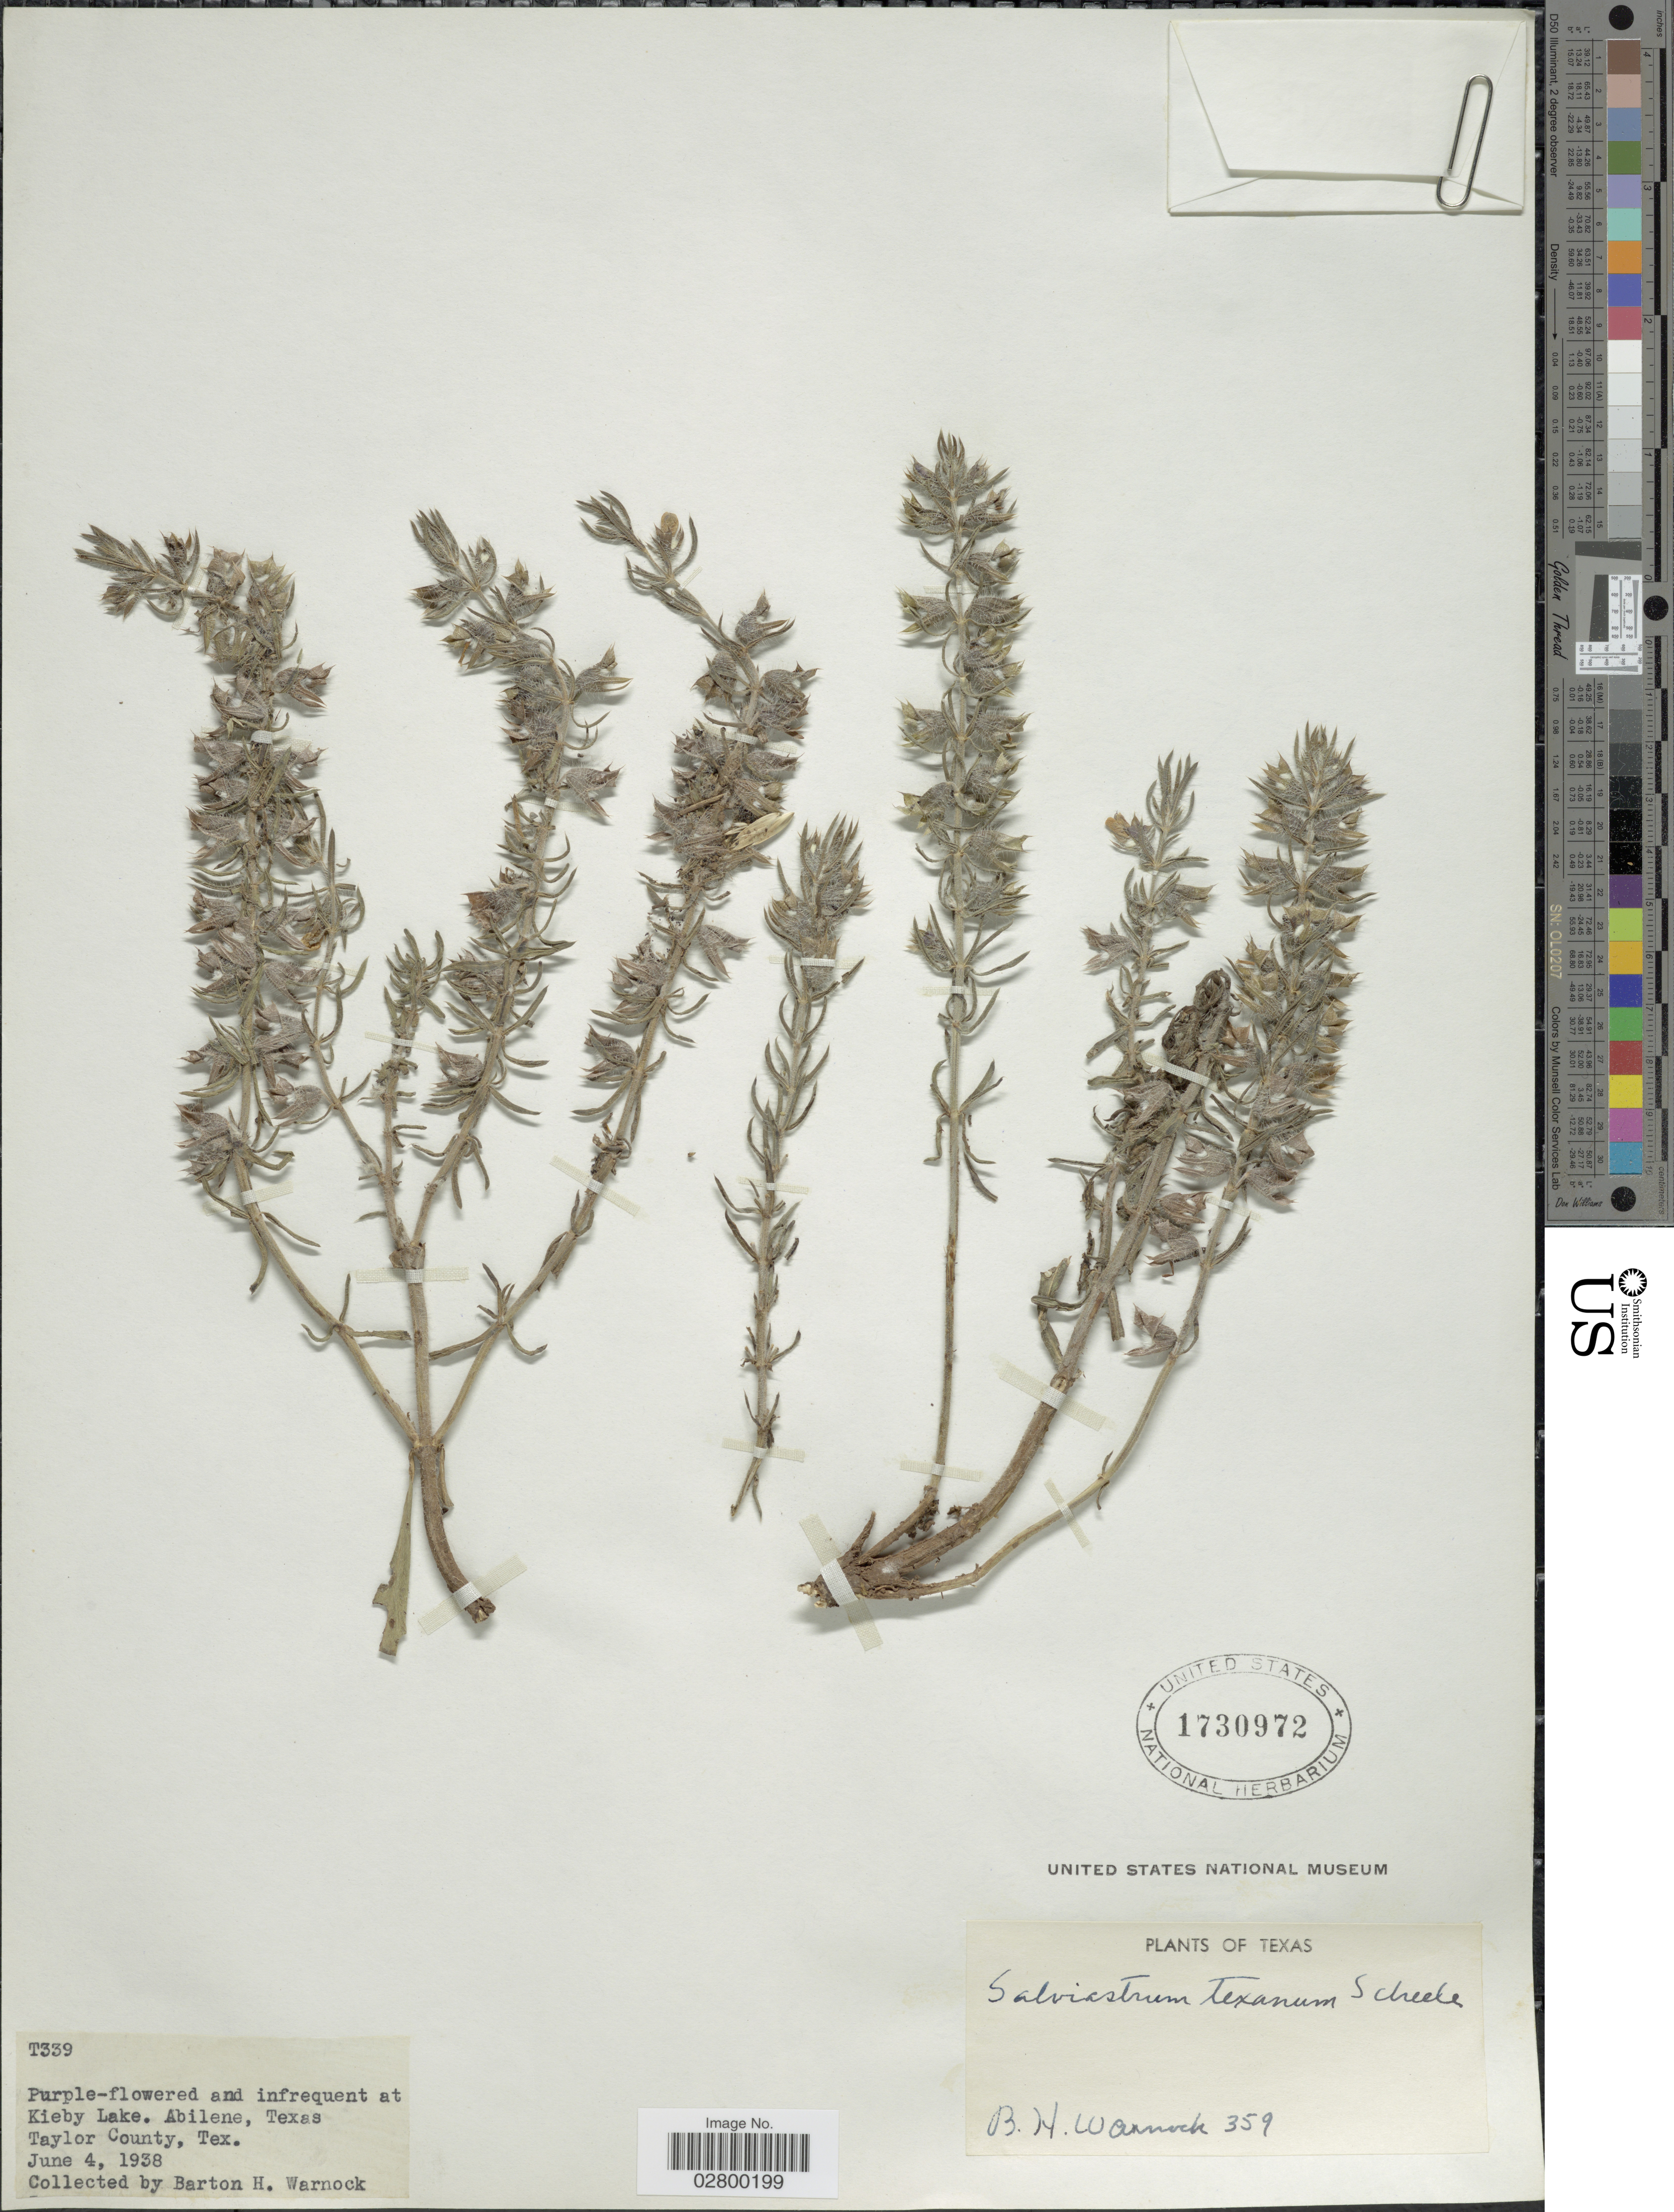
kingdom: Plantae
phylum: Tracheophyta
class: Magnoliopsida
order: Lamiales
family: Lamiaceae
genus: Salvia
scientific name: Salvia texana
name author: (Scheele) Torr.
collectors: B. H. Warnock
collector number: T339/359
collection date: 1938-06-04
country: United States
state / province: Texas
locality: Kieby Lake. Abilene, Taylor County.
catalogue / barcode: US 1730972